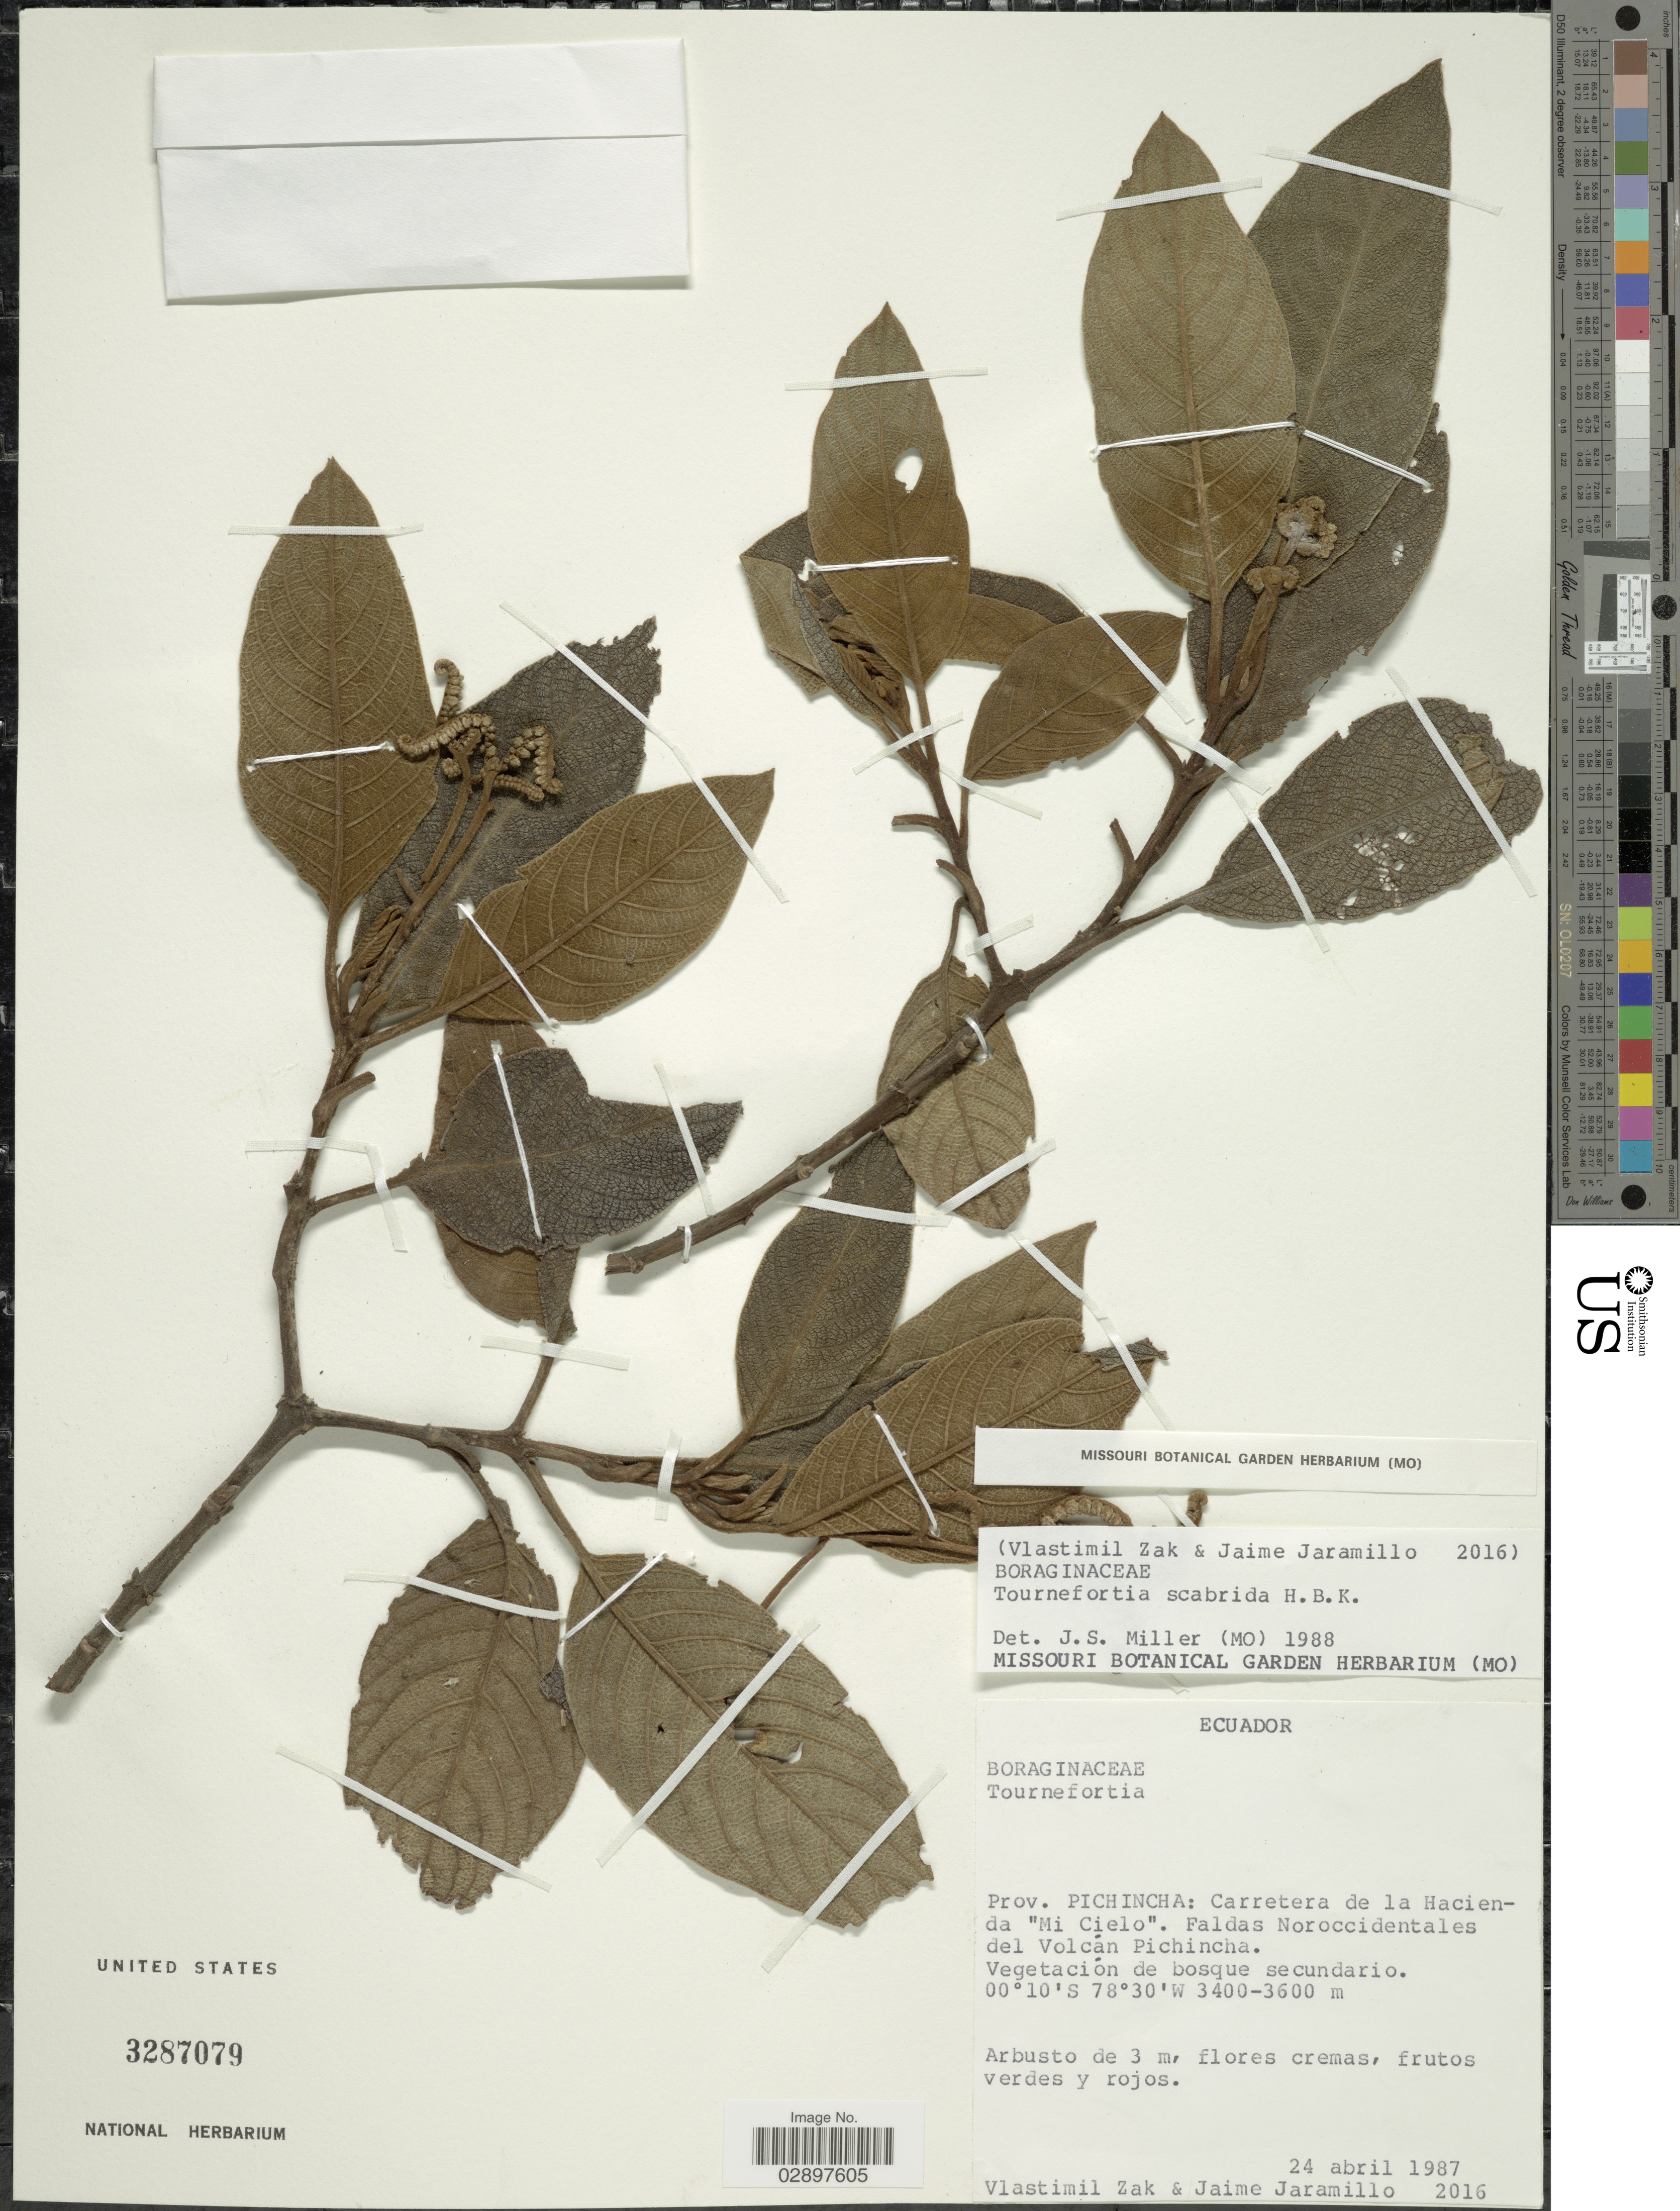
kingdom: Plantae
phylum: Tracheophyta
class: Magnoliopsida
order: Boraginales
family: Heliotropiaceae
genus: Tournefortia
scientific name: Tournefortia scabrida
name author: Kunth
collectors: V. Zak & J. Jaramillo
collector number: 2016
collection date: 1987-04-24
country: Ecuador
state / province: Pichincha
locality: Carretera de la Hacienda "Mi Cielo". Faldas Noroccidentales del Volcán Pichincha.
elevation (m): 3400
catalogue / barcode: US 3287079